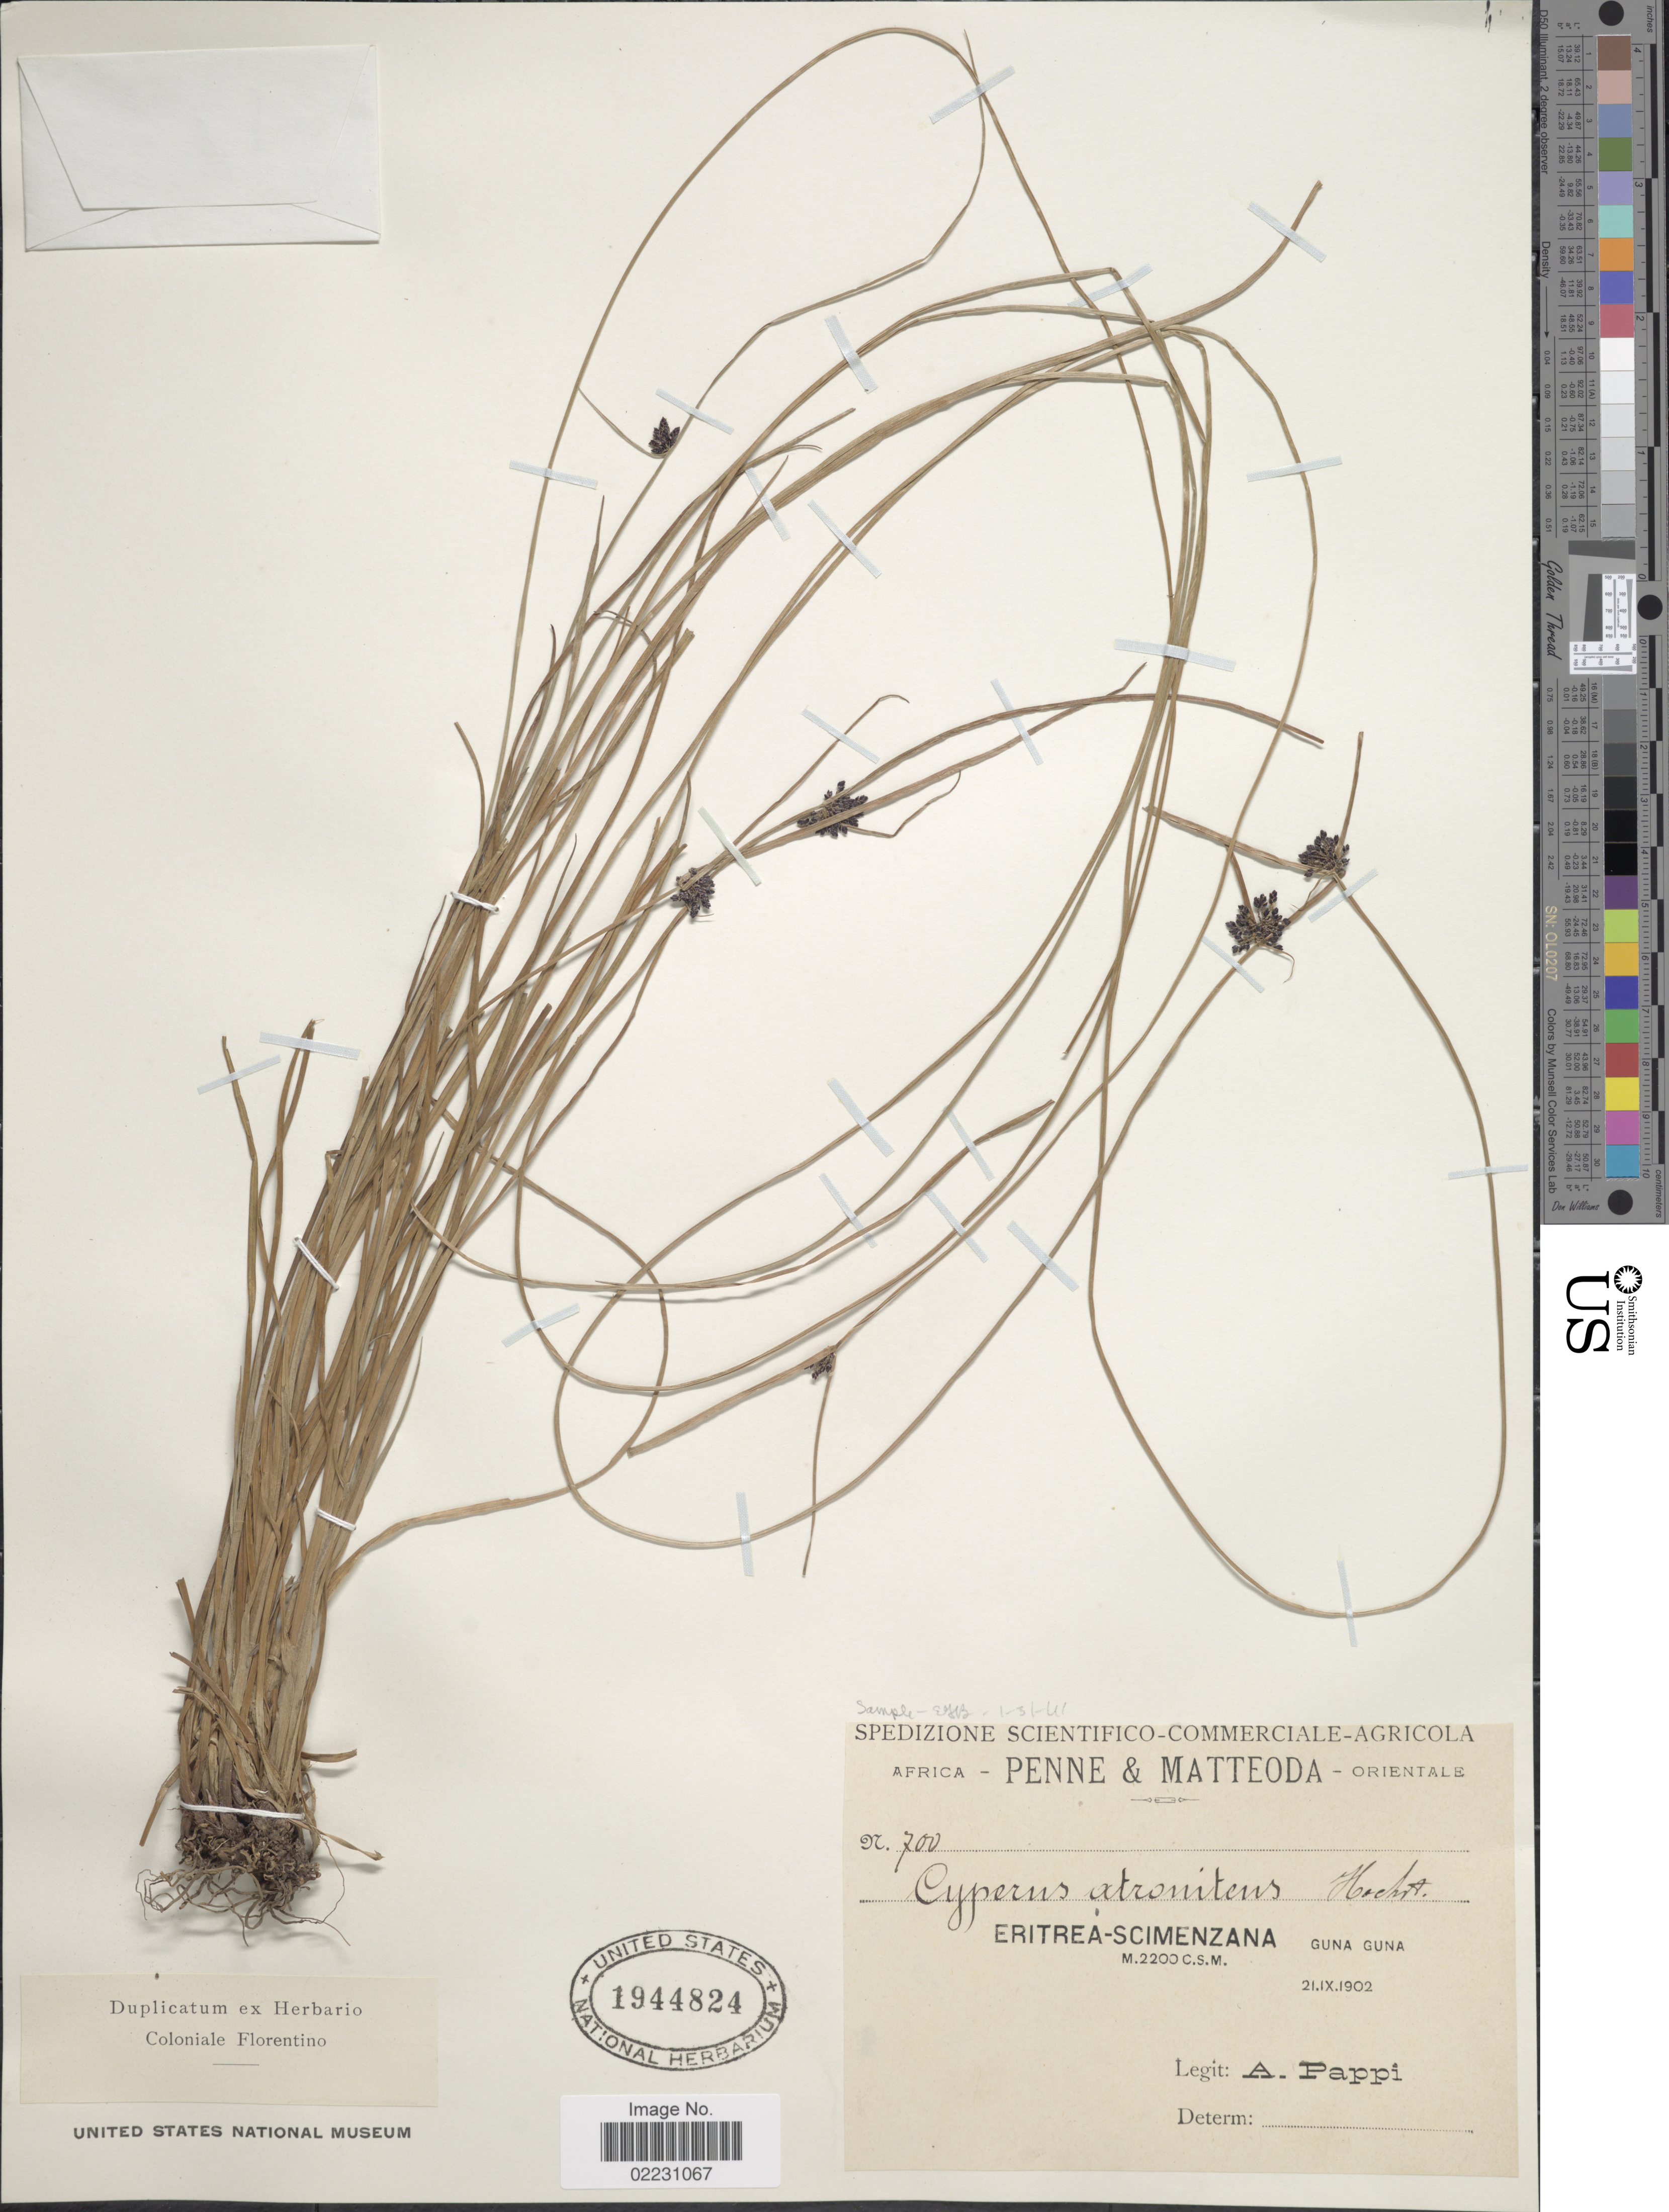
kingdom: Plantae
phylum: Tracheophyta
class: Liliopsida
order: Poales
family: Cyperaceae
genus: Cyperus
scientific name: Cyperus elegantulus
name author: Steud.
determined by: Strong, Mark T., (BOT), Smithsonian Institution - National Museum of Natural History (UNITED STATES)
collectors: A. Pappi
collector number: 700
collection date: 1902-09-21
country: Eritrea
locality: Orientale, Eritea-Scimenzana Guna Guna.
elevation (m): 2200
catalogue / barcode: US 1944824